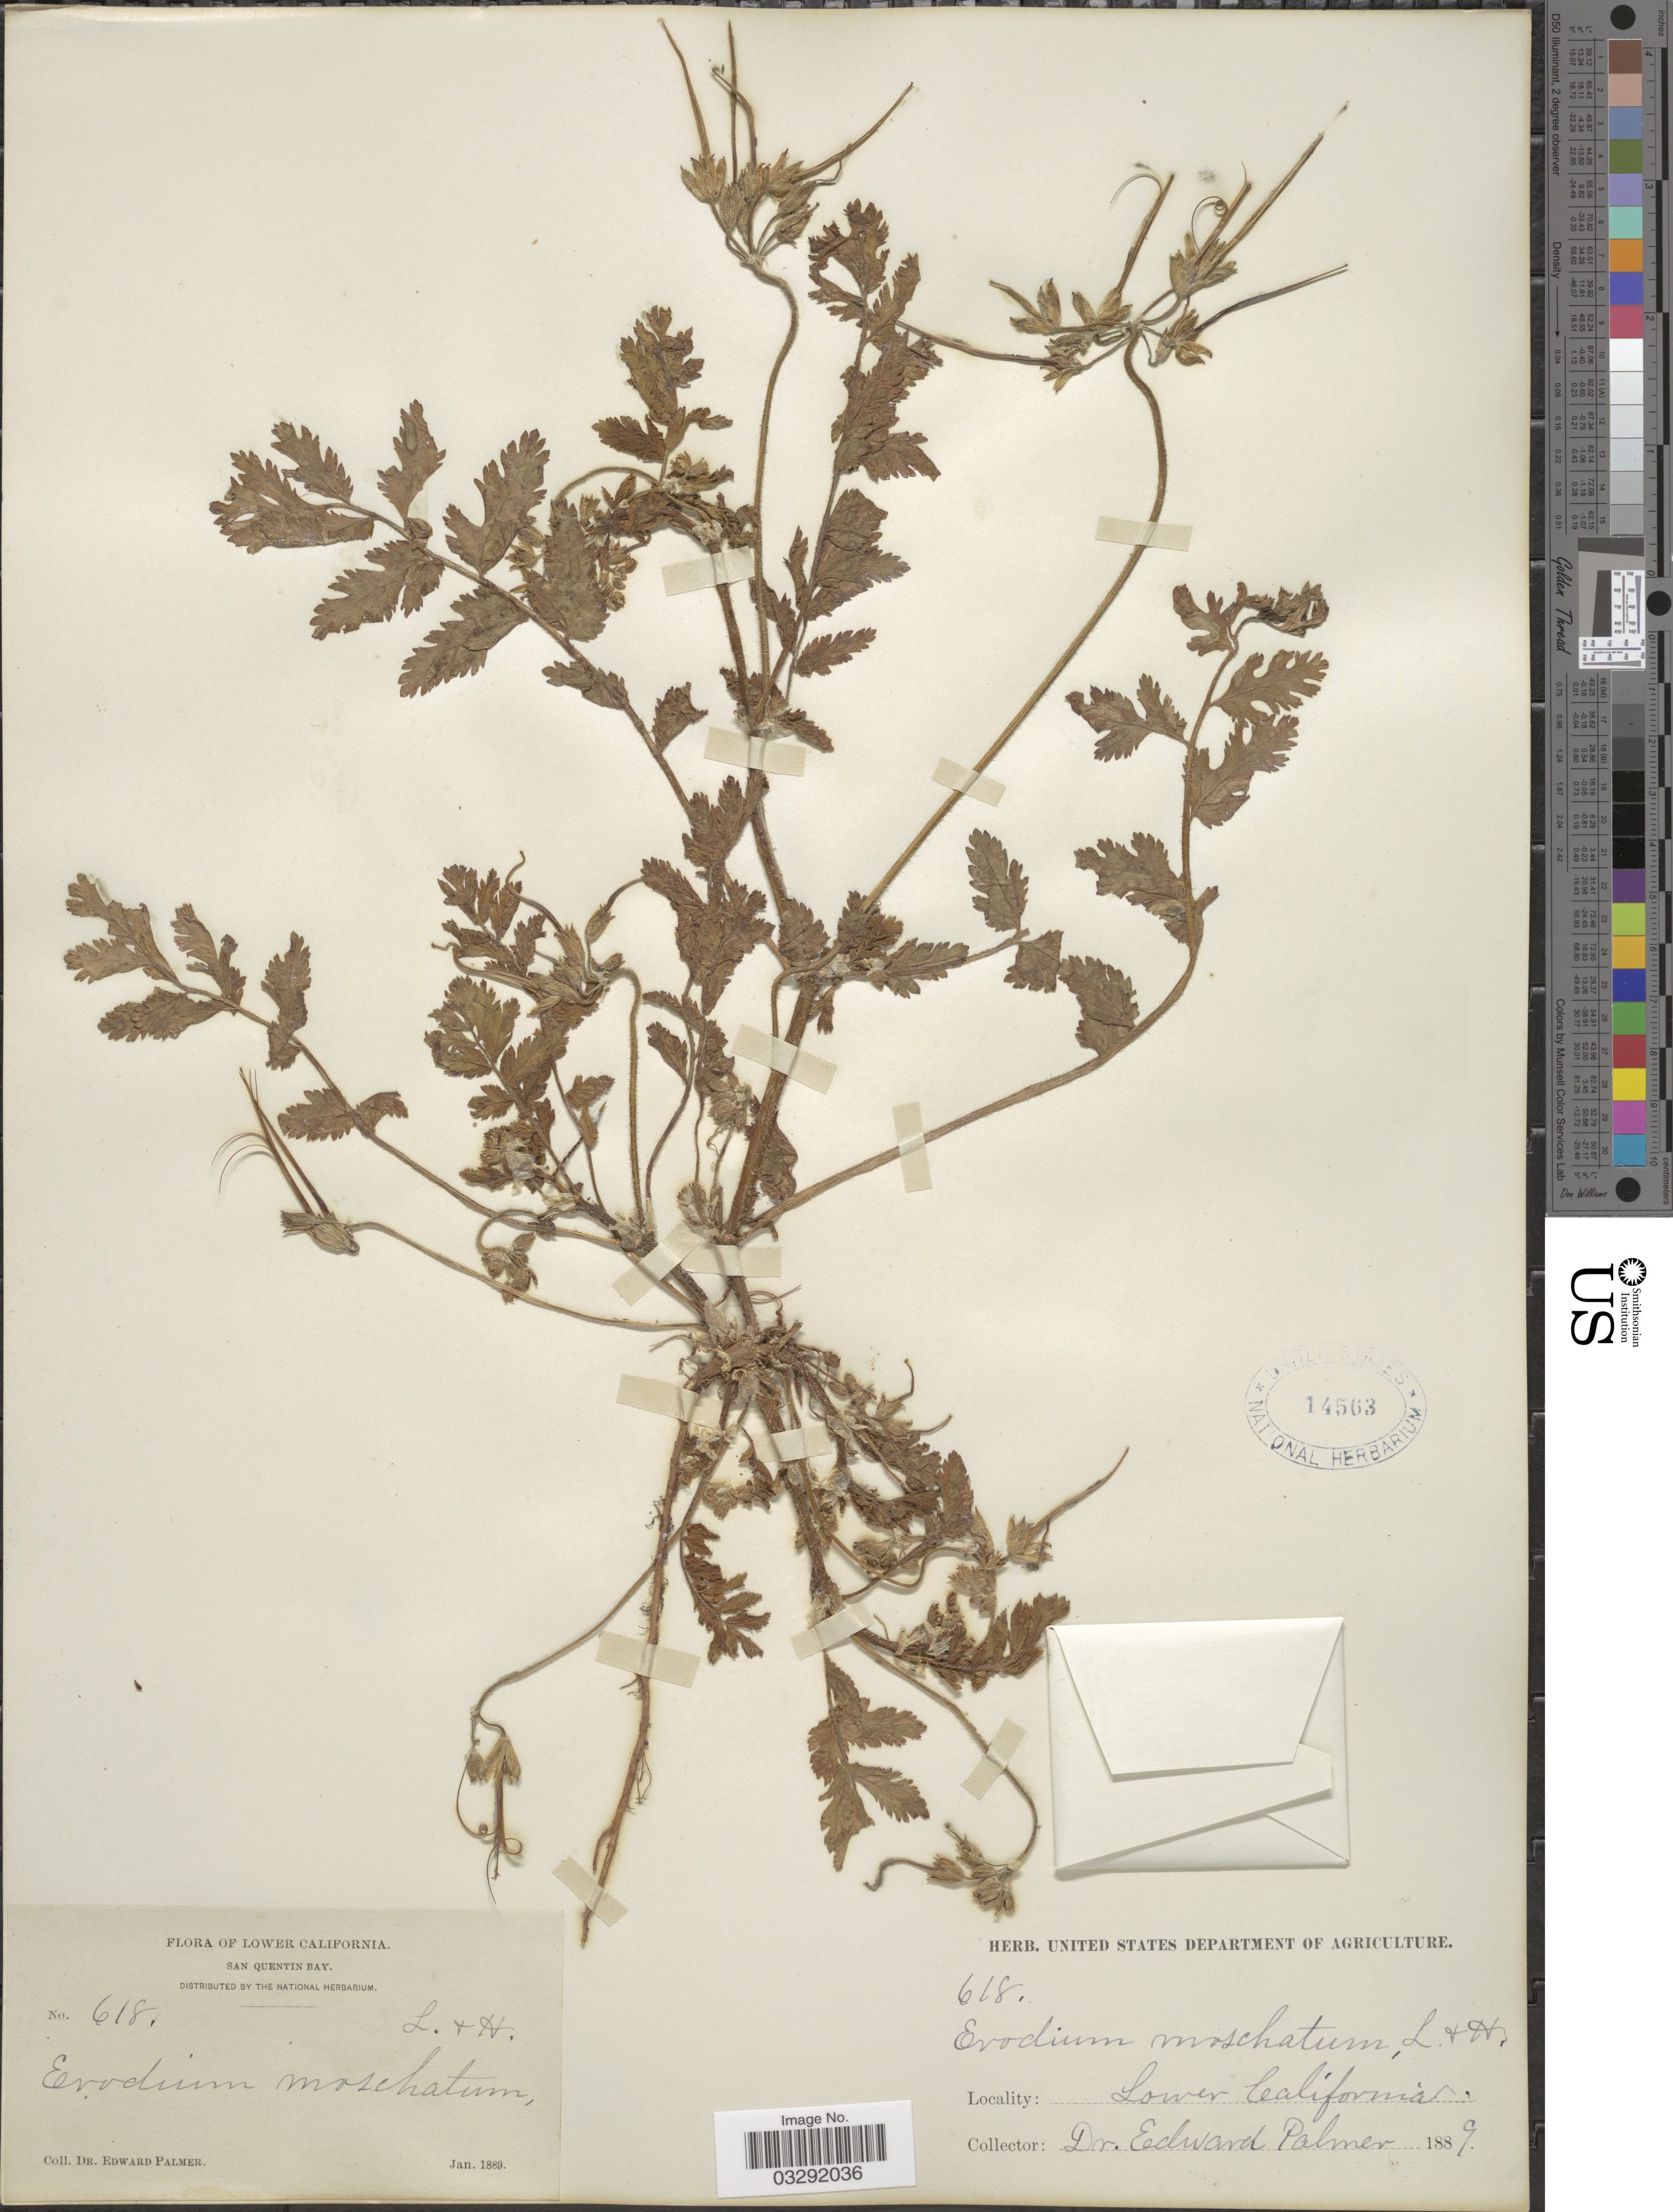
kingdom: Plantae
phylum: Tracheophyta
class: Magnoliopsida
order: Geraniales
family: Geraniaceae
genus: Erodium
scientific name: Erodium moschatum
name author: (L.) L'Hér. ex Aiton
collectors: E. Palmer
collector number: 618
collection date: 1889-01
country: Mexico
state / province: Baja California Norte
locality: Lower California. San Quentin Bay.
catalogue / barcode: US 14563